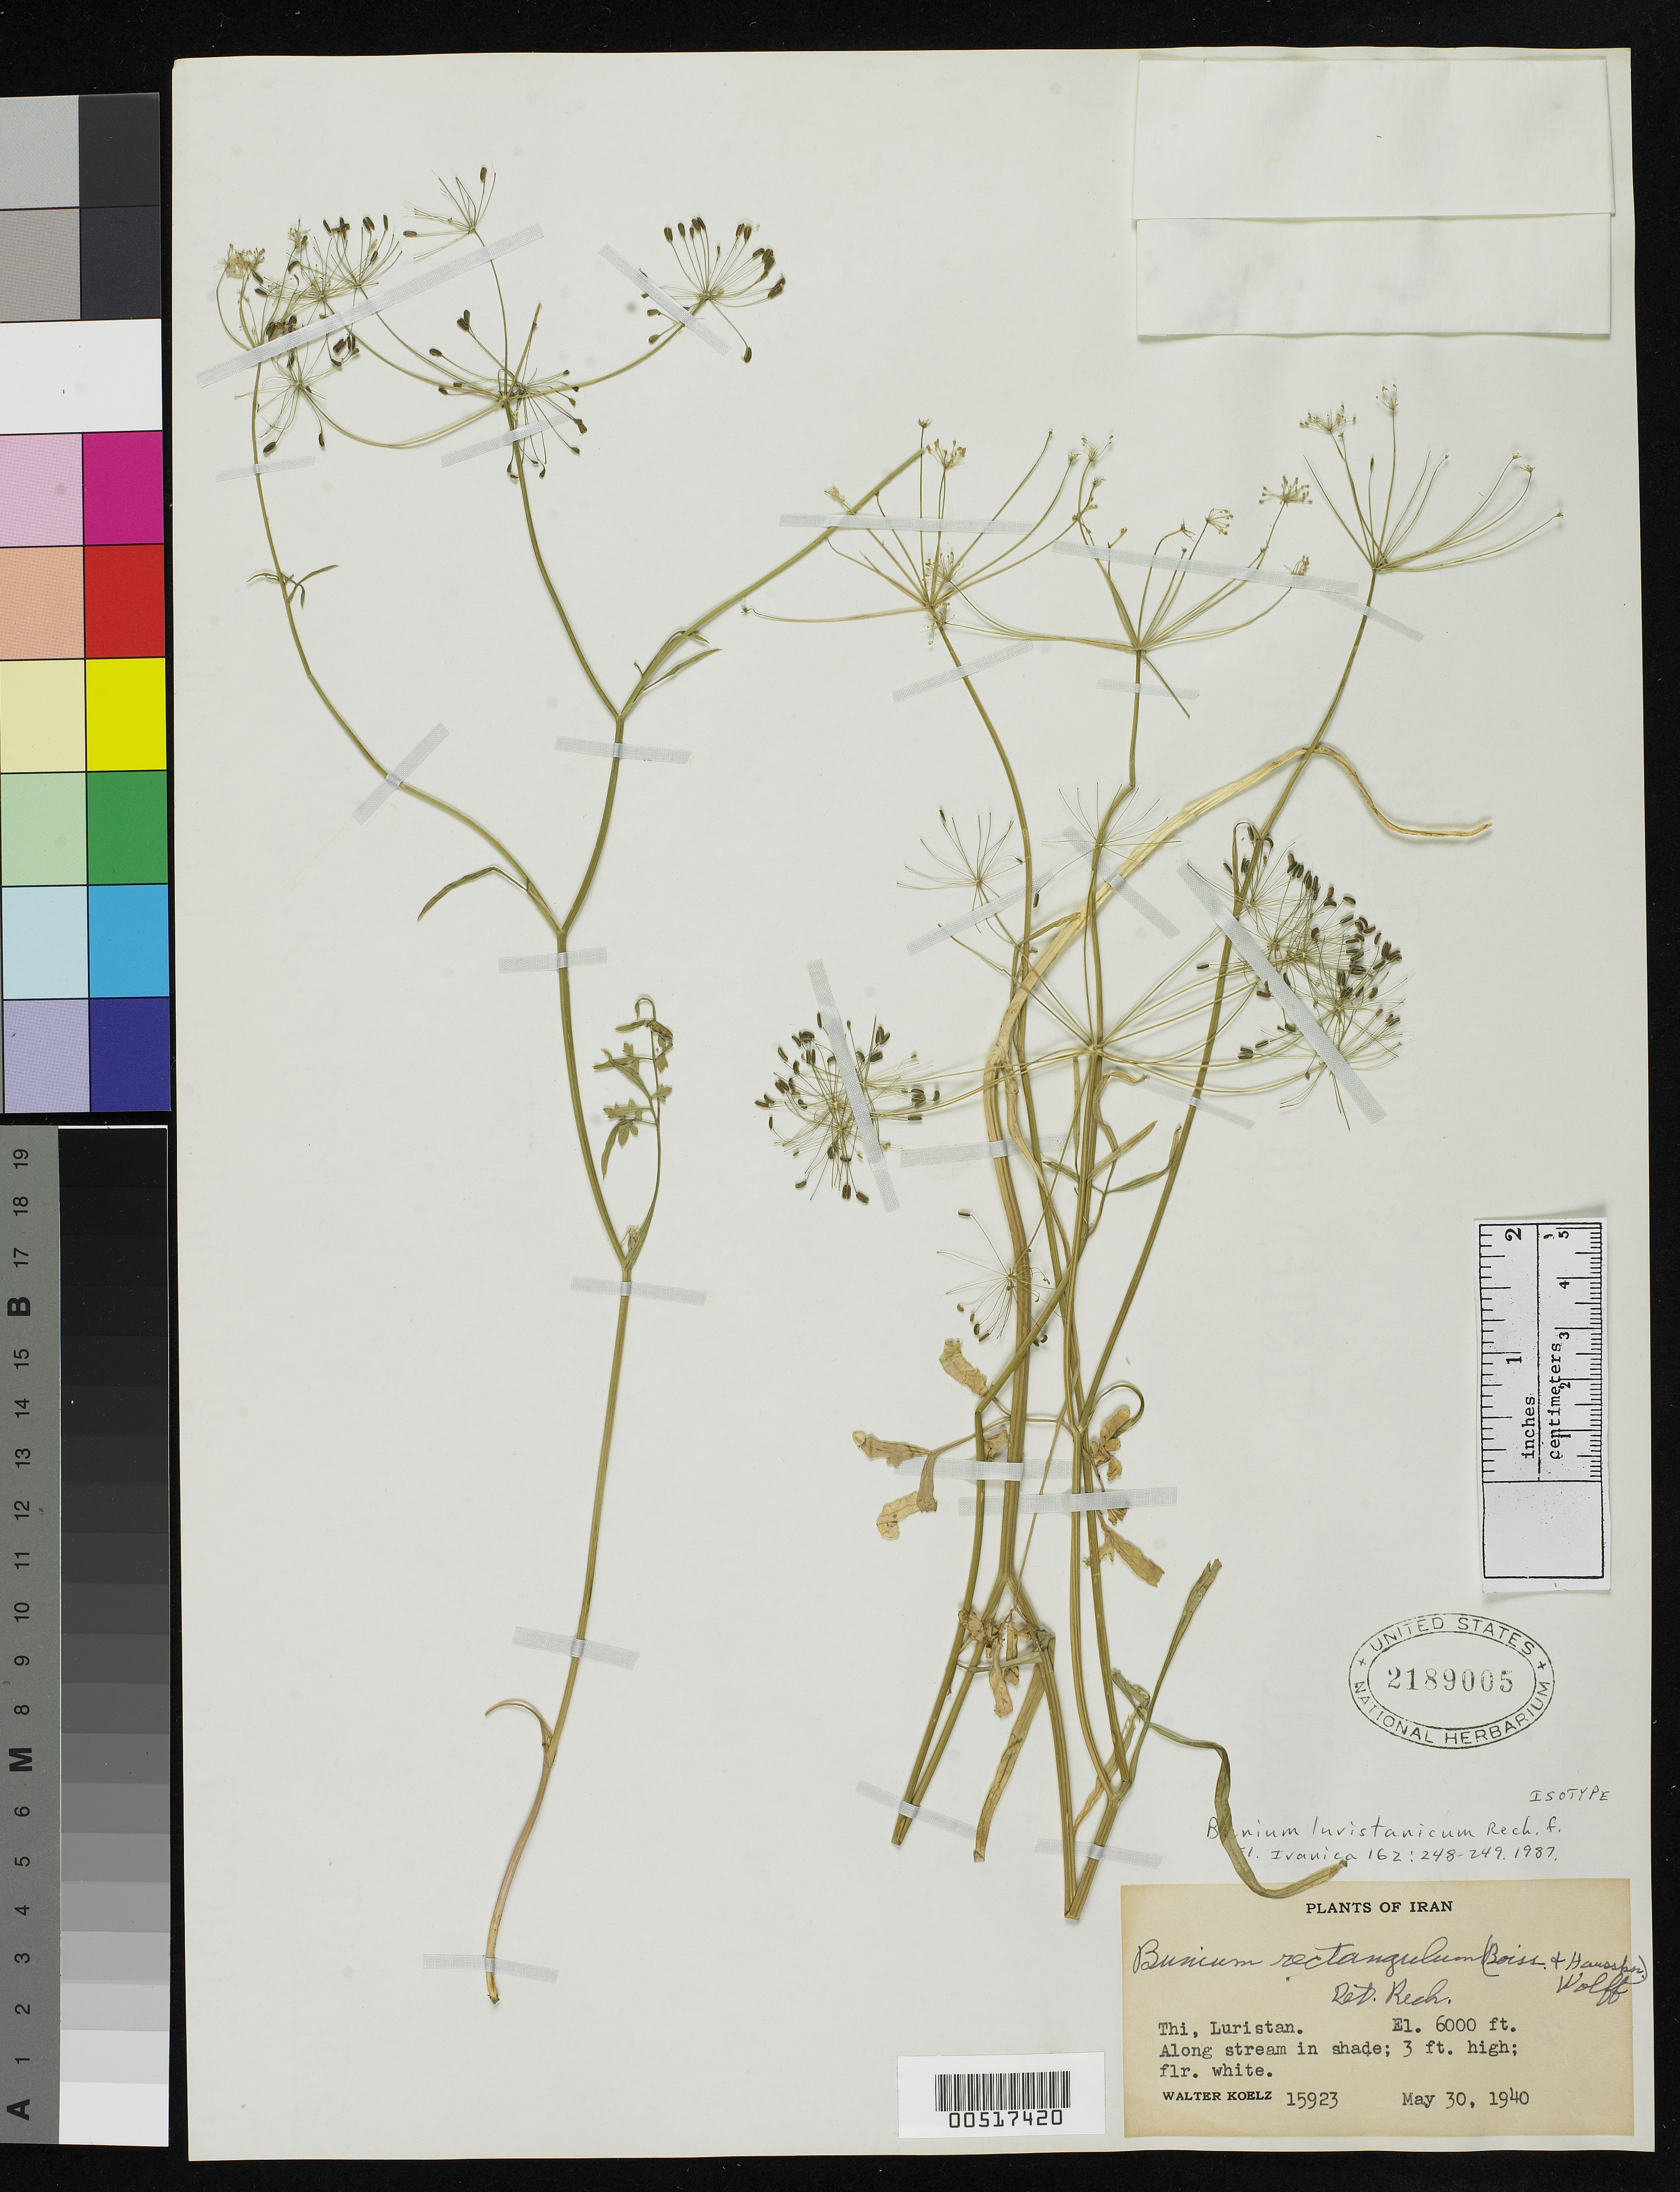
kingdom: Plantae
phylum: Tracheophyta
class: Magnoliopsida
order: Apiales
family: Apiaceae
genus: Bunium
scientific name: Bunium luristanicum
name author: Rech. f.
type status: Isotype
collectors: W. N. Koelz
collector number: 15923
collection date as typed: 30 May 1940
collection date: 1940-05-30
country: Iran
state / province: Lorestan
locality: Thi.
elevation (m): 1829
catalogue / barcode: US 2189005